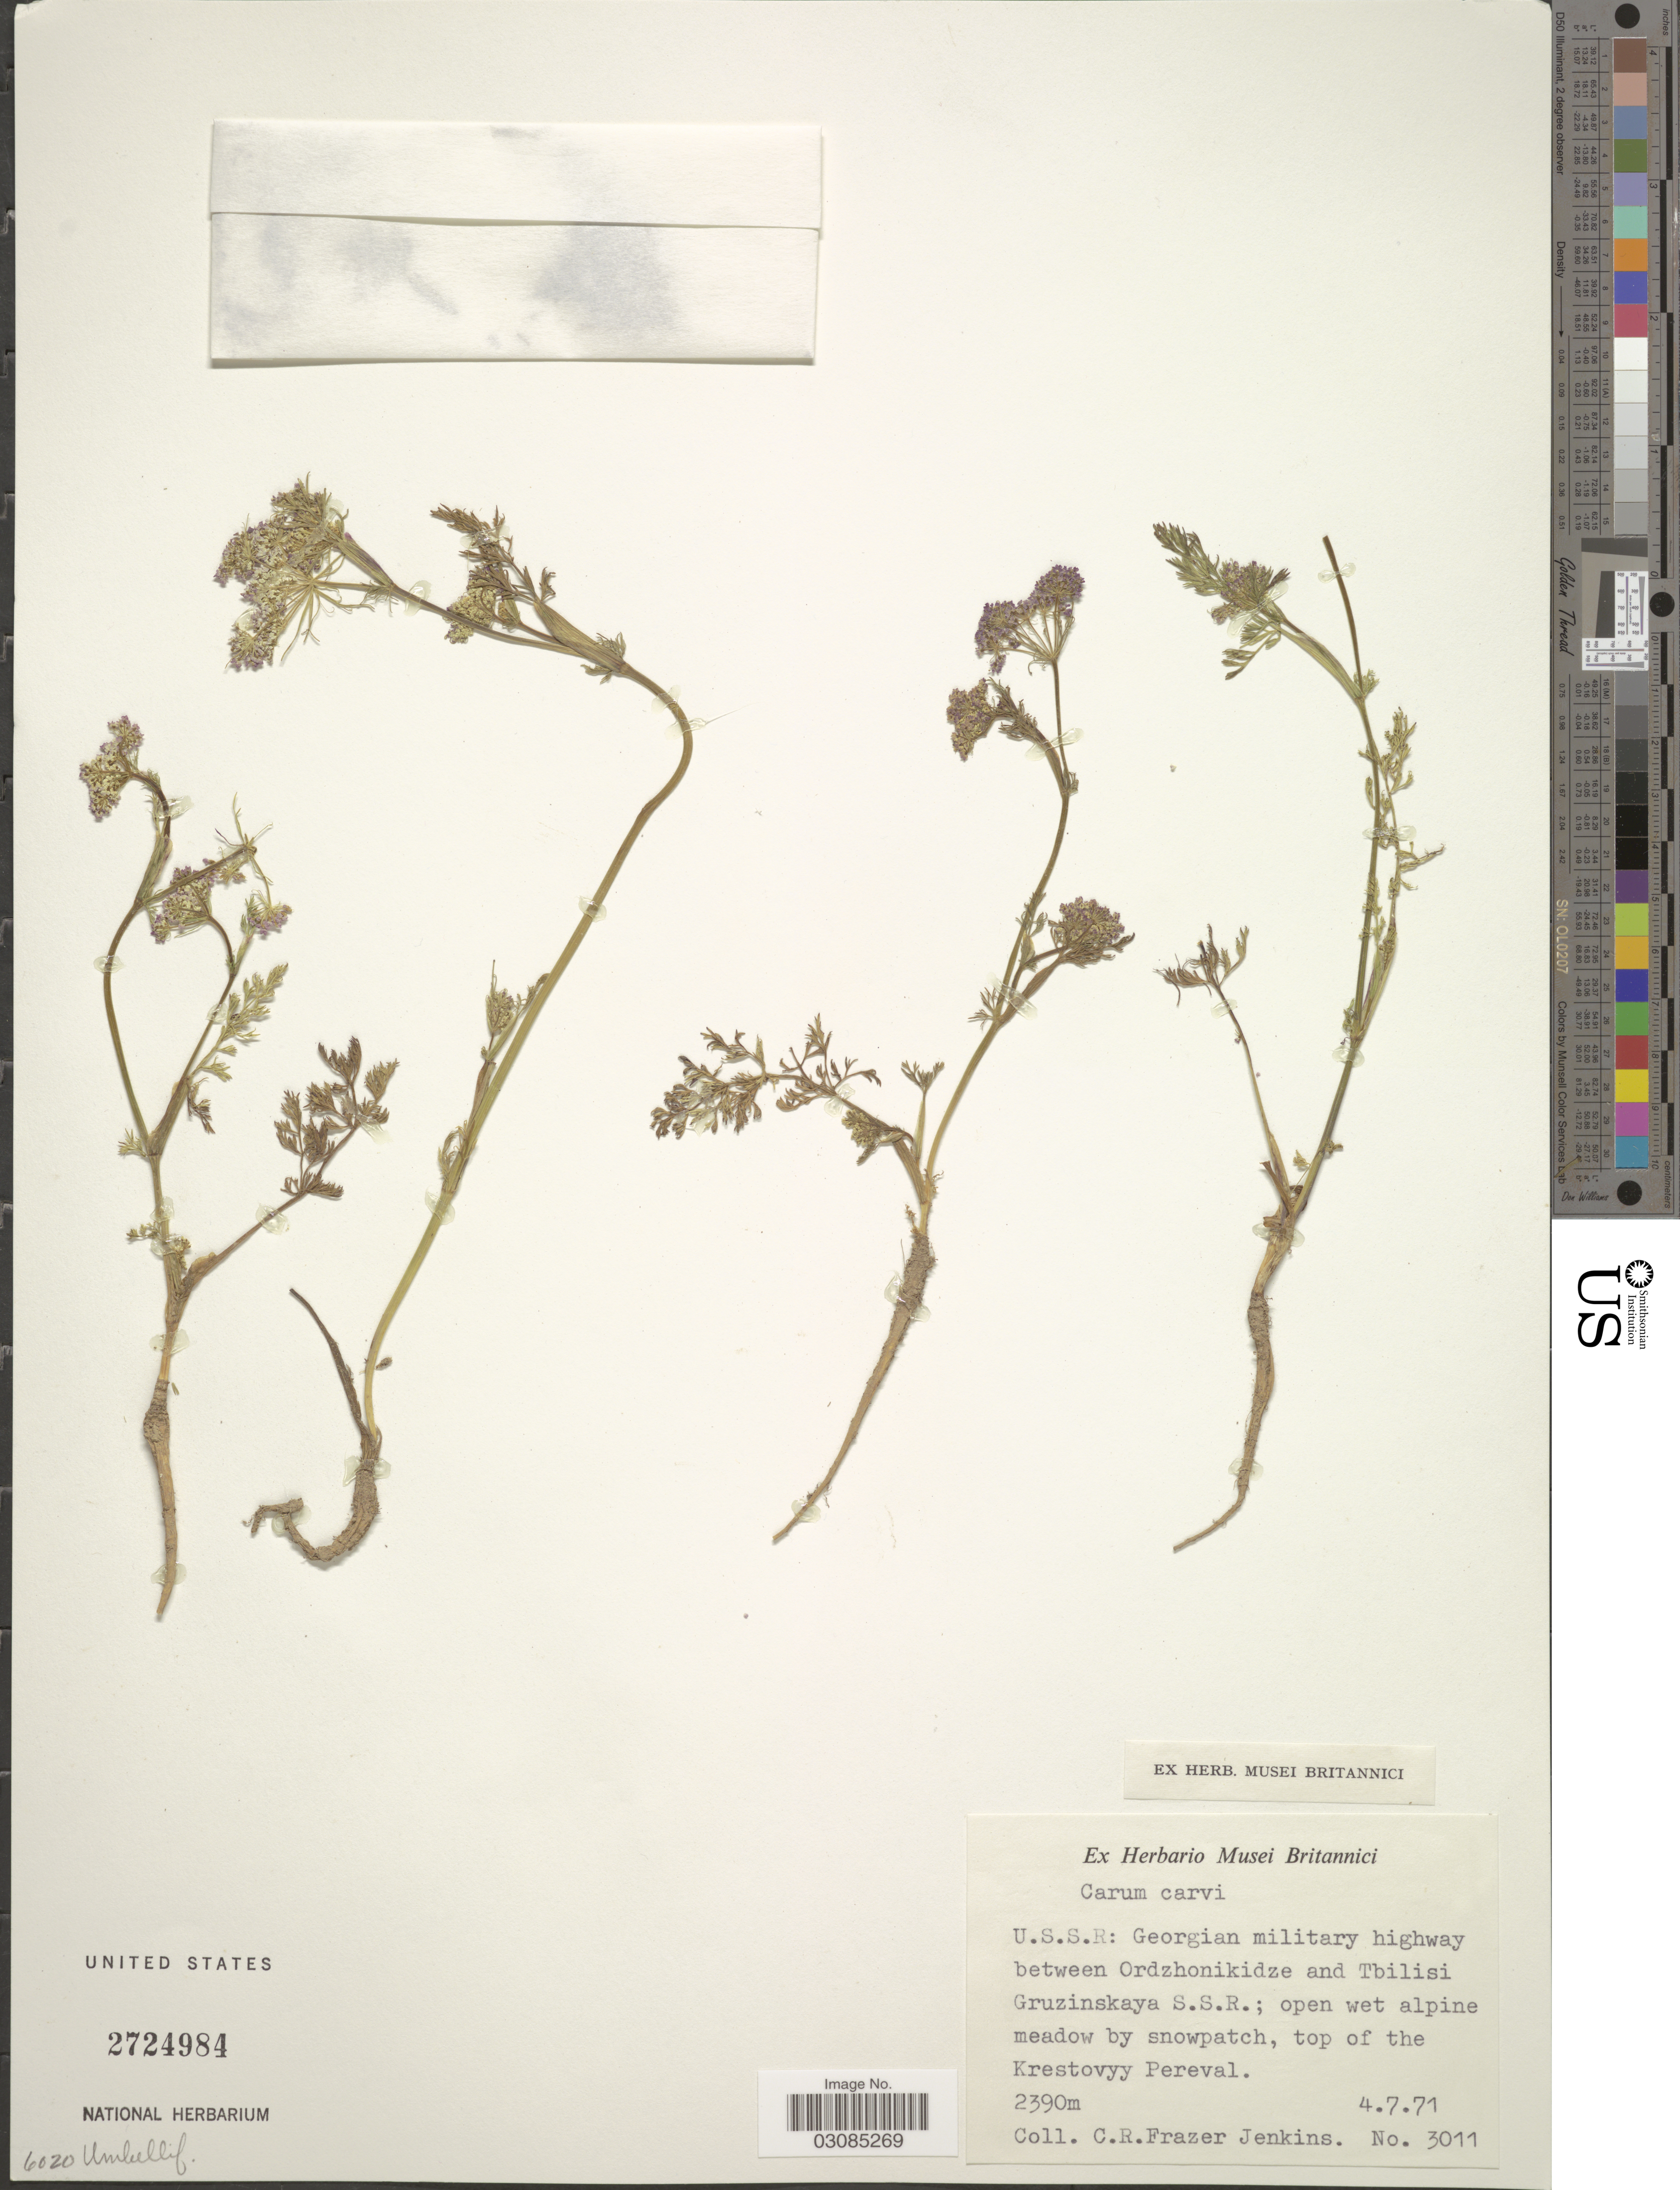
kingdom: Plantae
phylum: Tracheophyta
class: Magnoliopsida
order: Apiales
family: Apiaceae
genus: Carum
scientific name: Carum carvi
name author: L.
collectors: C. R. Fraser-Jenkins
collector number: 3011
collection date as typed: Transcribed d/m/y: 4/7/71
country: Georgia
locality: U.S.S.R.: Georgian military highway between Ordzhonikidze and Tbilisi Gruzinskaya S.S.R. Top of the Krestovyy Pereval.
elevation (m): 2390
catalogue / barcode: US 2724984